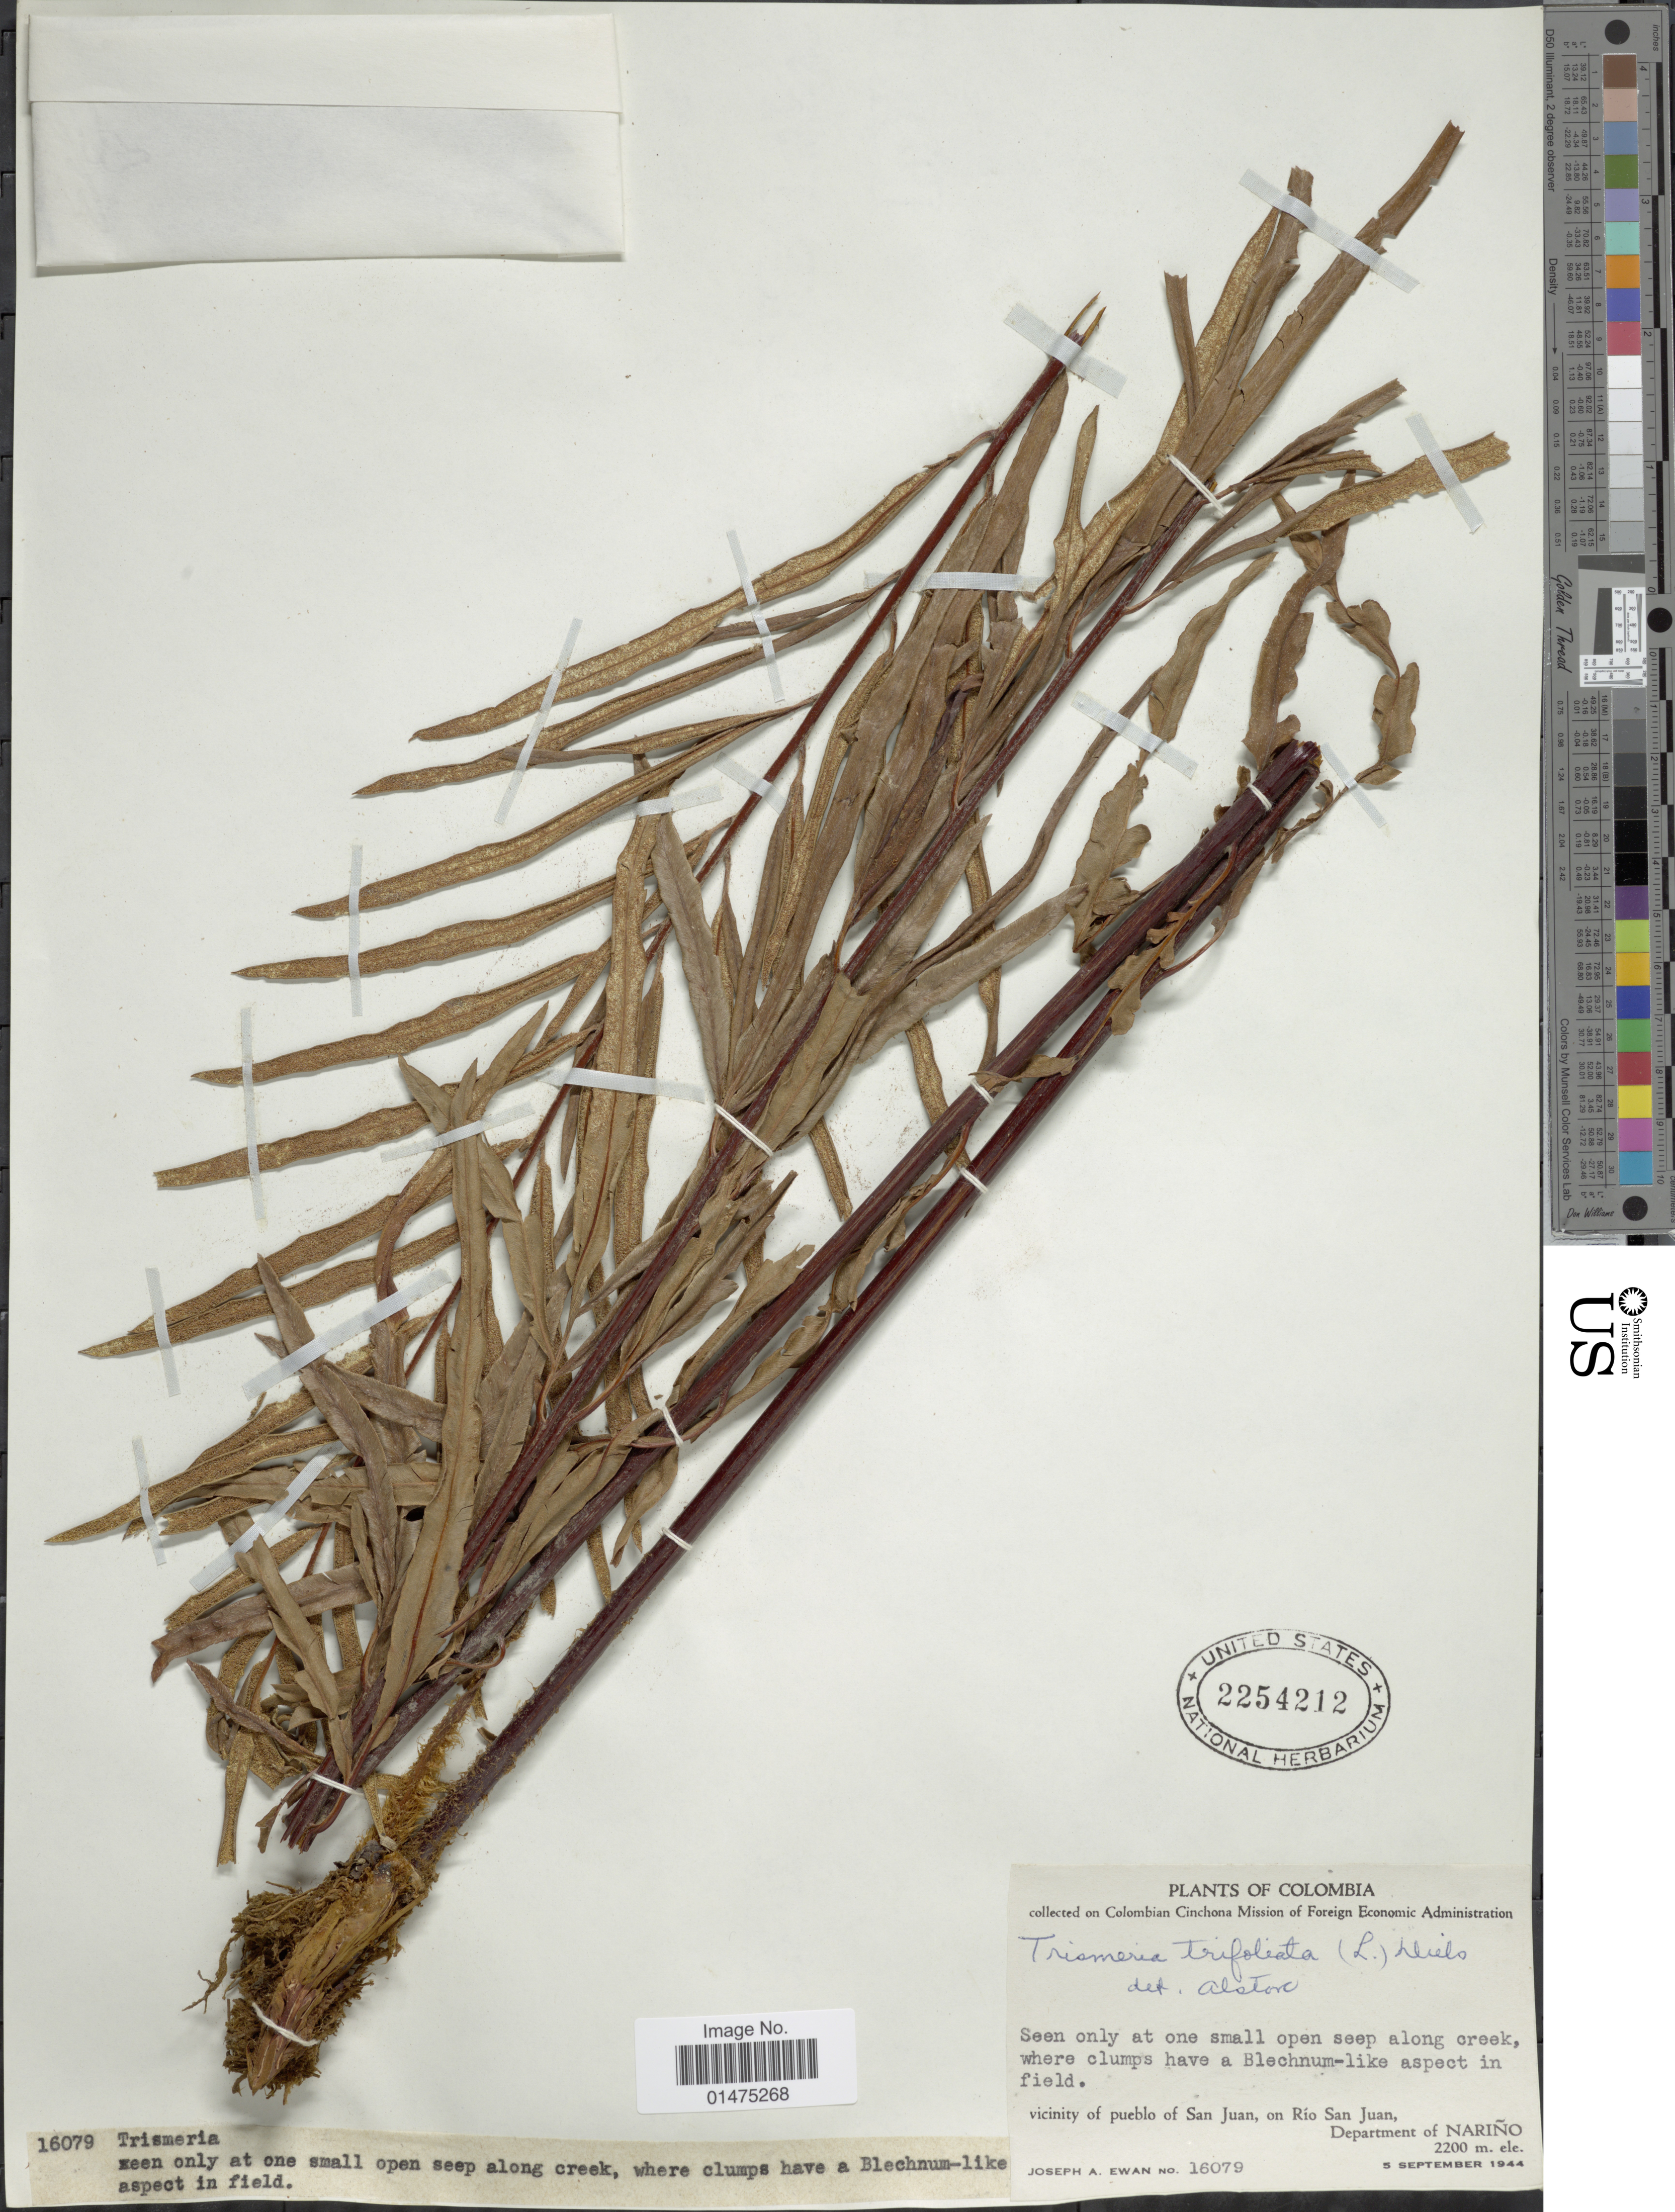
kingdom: Plantae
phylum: Tracheophyta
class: Polypodiopsida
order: Polypodiales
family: Pteridaceae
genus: Pityrogramma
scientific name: Pityrogramma trifoliata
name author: (L.) R.M. Tryon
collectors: J. A. Ewan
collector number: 16079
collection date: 1944-09-05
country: Colombia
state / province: Nariño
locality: Vicinity of pueblo of San Juan, on Rio San Juan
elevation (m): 2200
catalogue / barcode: US 2254212